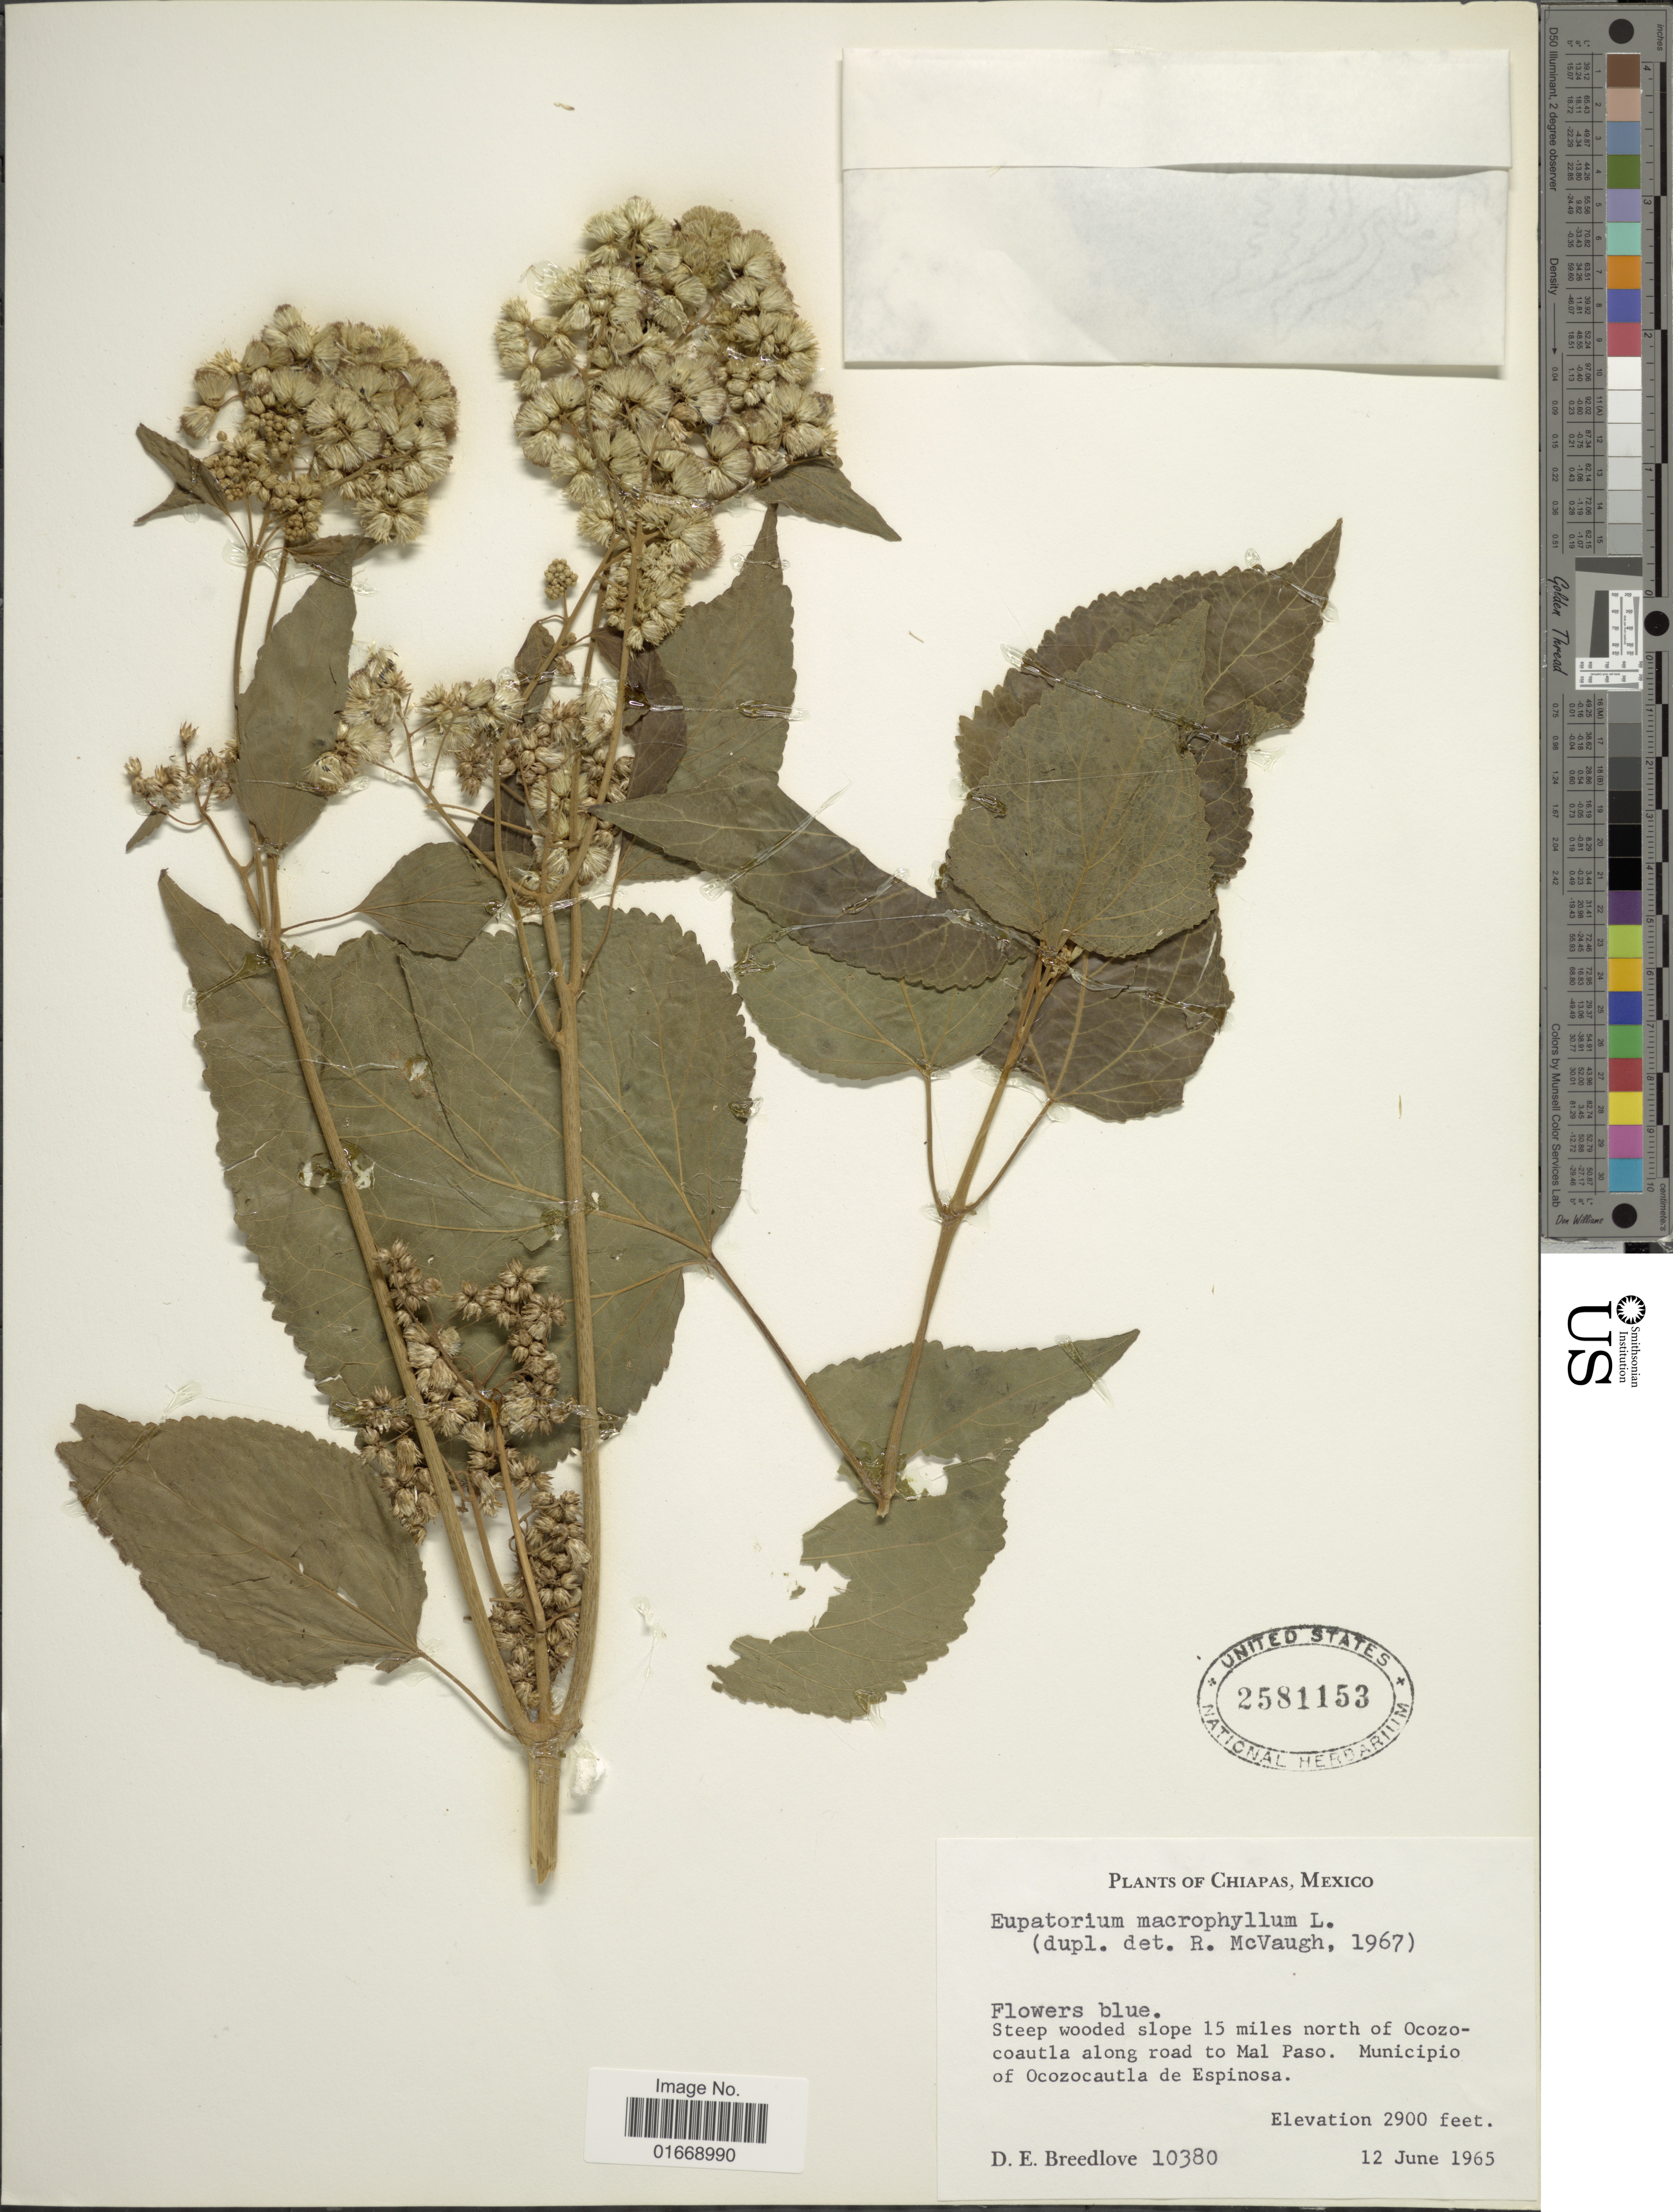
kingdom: Plantae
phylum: Tracheophyta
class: Magnoliopsida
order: Asterales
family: Asteraceae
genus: Hebeclinium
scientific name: Hebeclinium macrophyllum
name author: (L.) DC.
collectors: D. E. Breedlove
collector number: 10380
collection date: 1965-06-12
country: Mexico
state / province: Chiapas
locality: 15 miles north of Ocozocoautla along road to Mal Paso, Municipio of Ocozocautla de Espinosa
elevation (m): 884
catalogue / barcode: US 2581153